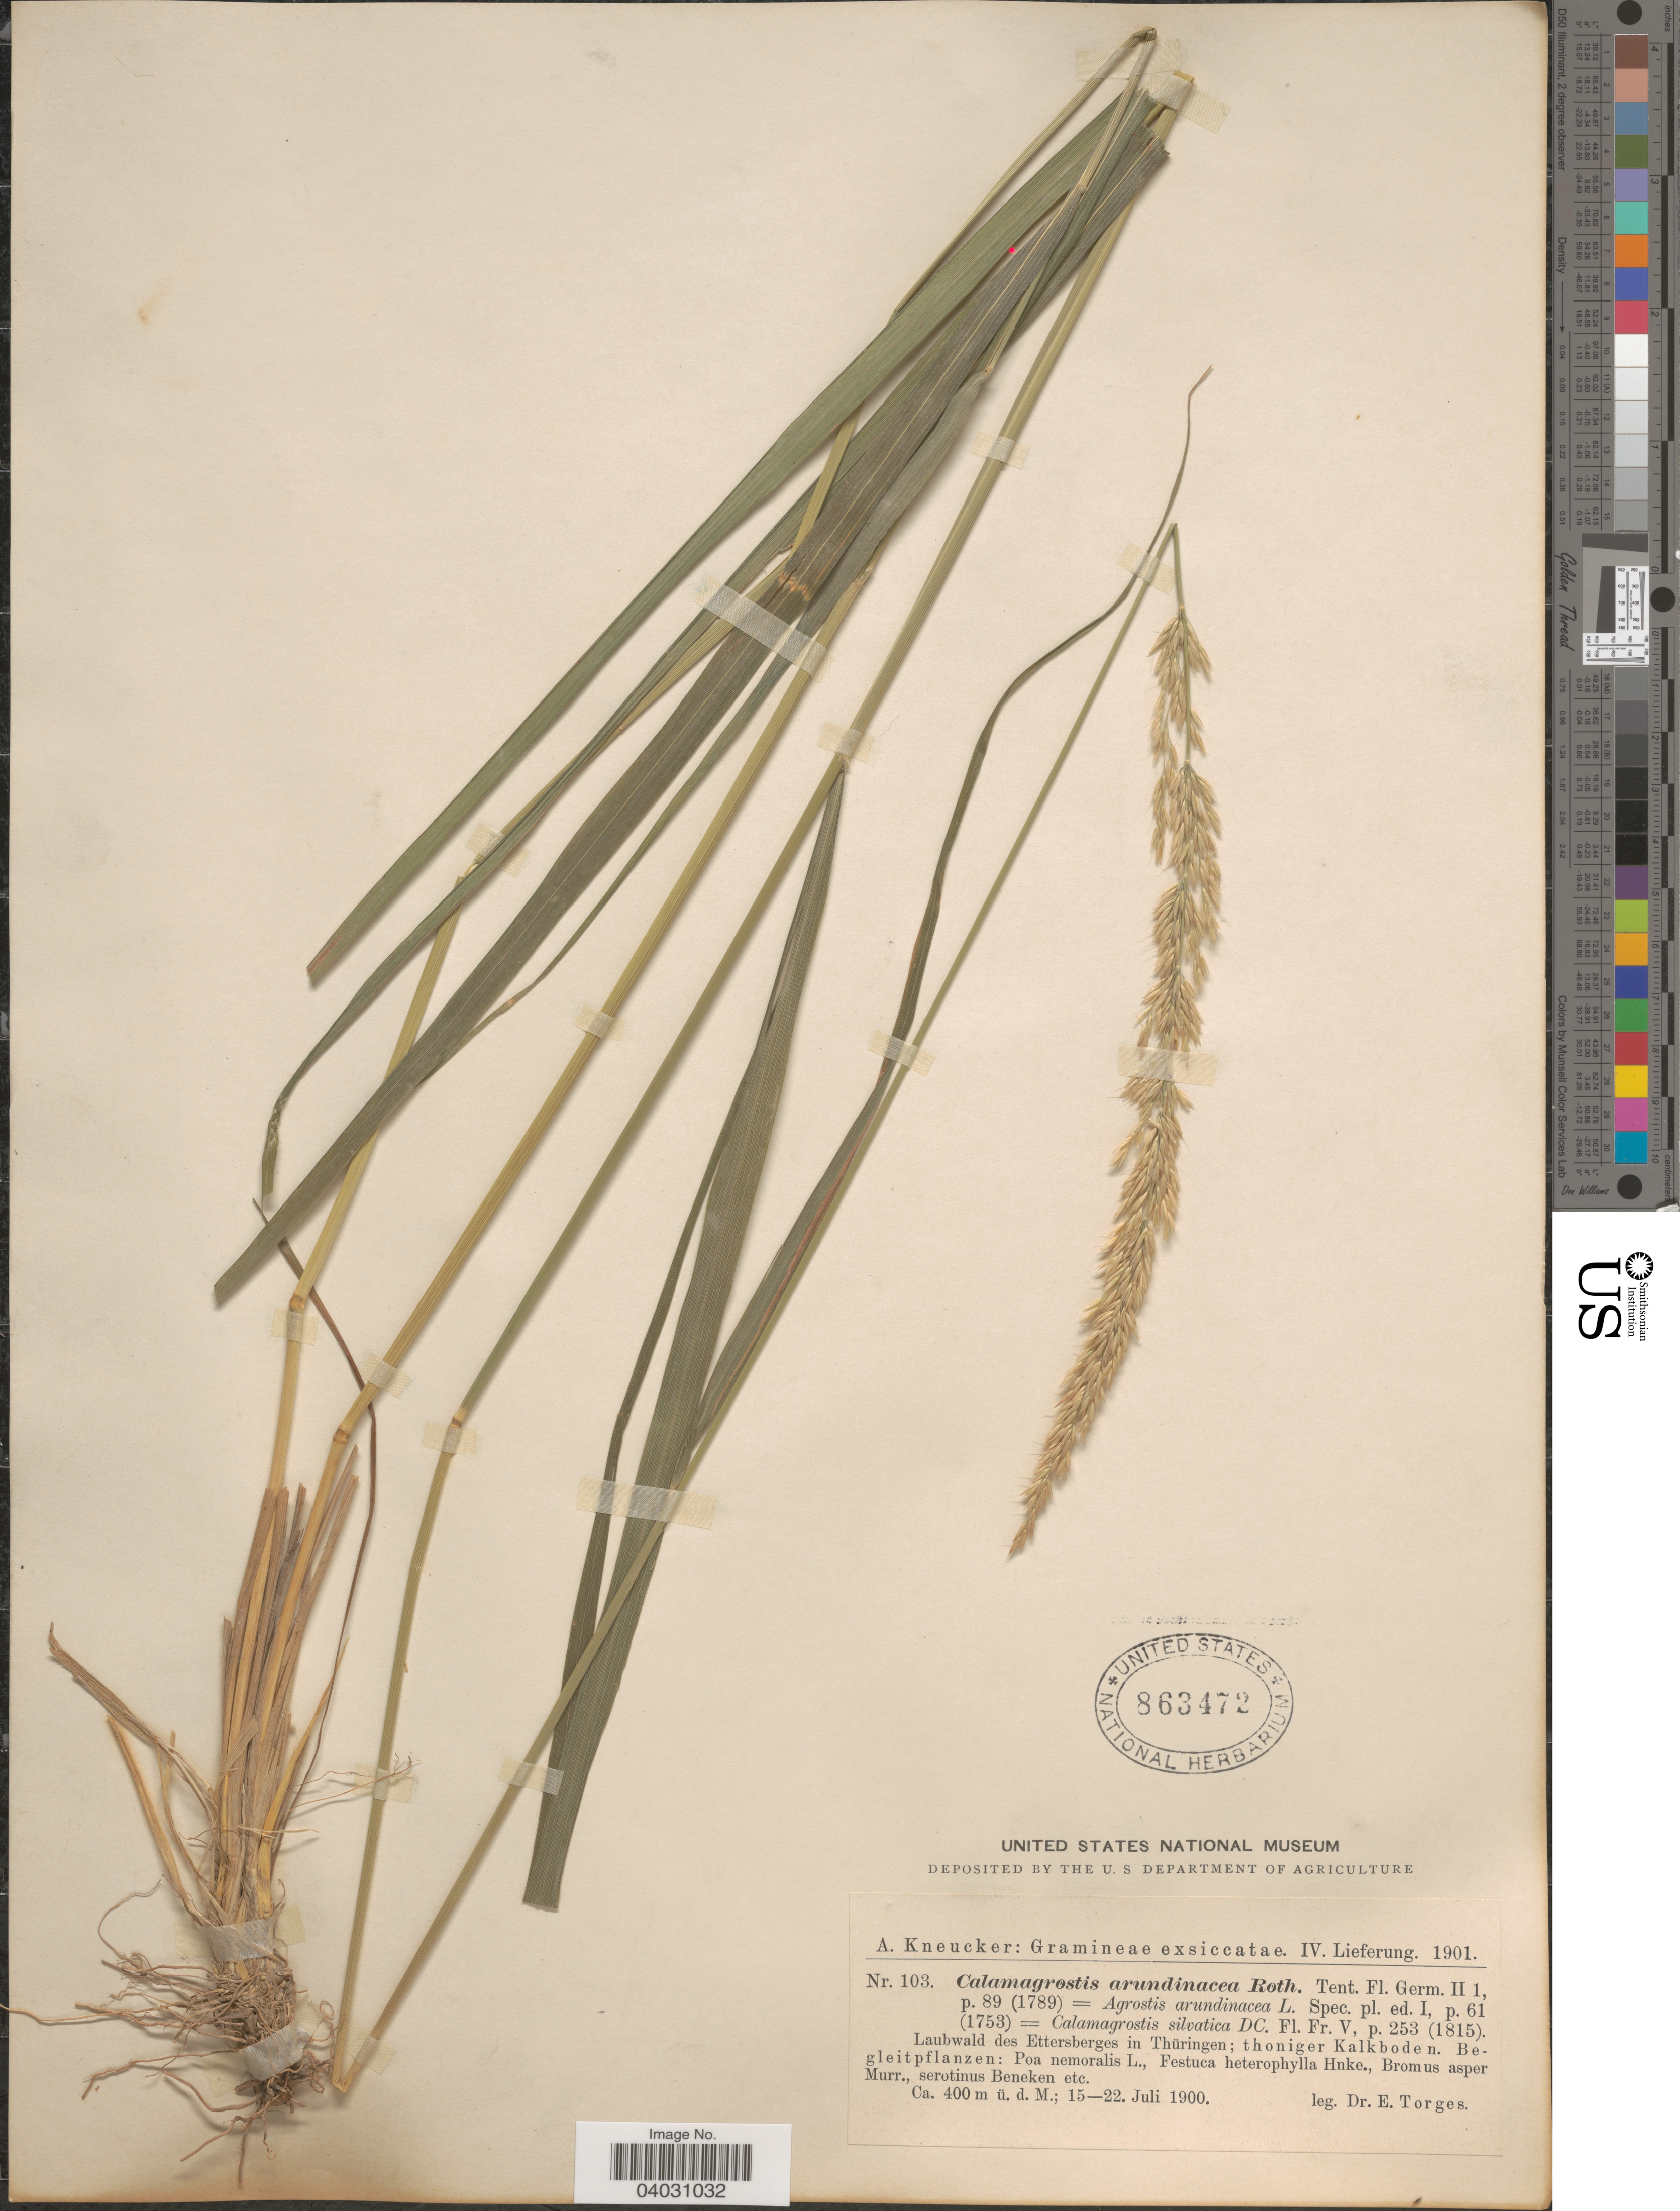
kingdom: Plantae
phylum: Tracheophyta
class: Liliopsida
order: Poales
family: Poaceae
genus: Calamagrostis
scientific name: Calamagrostis arundinacea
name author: (L.) Roth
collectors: E. Torges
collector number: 103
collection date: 1900-07-15/1900-07-22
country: Germany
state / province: Thuringia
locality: Laubwald des Ettersberges in Thüringen; thoniger Kalkboden.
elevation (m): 400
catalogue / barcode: US 863472